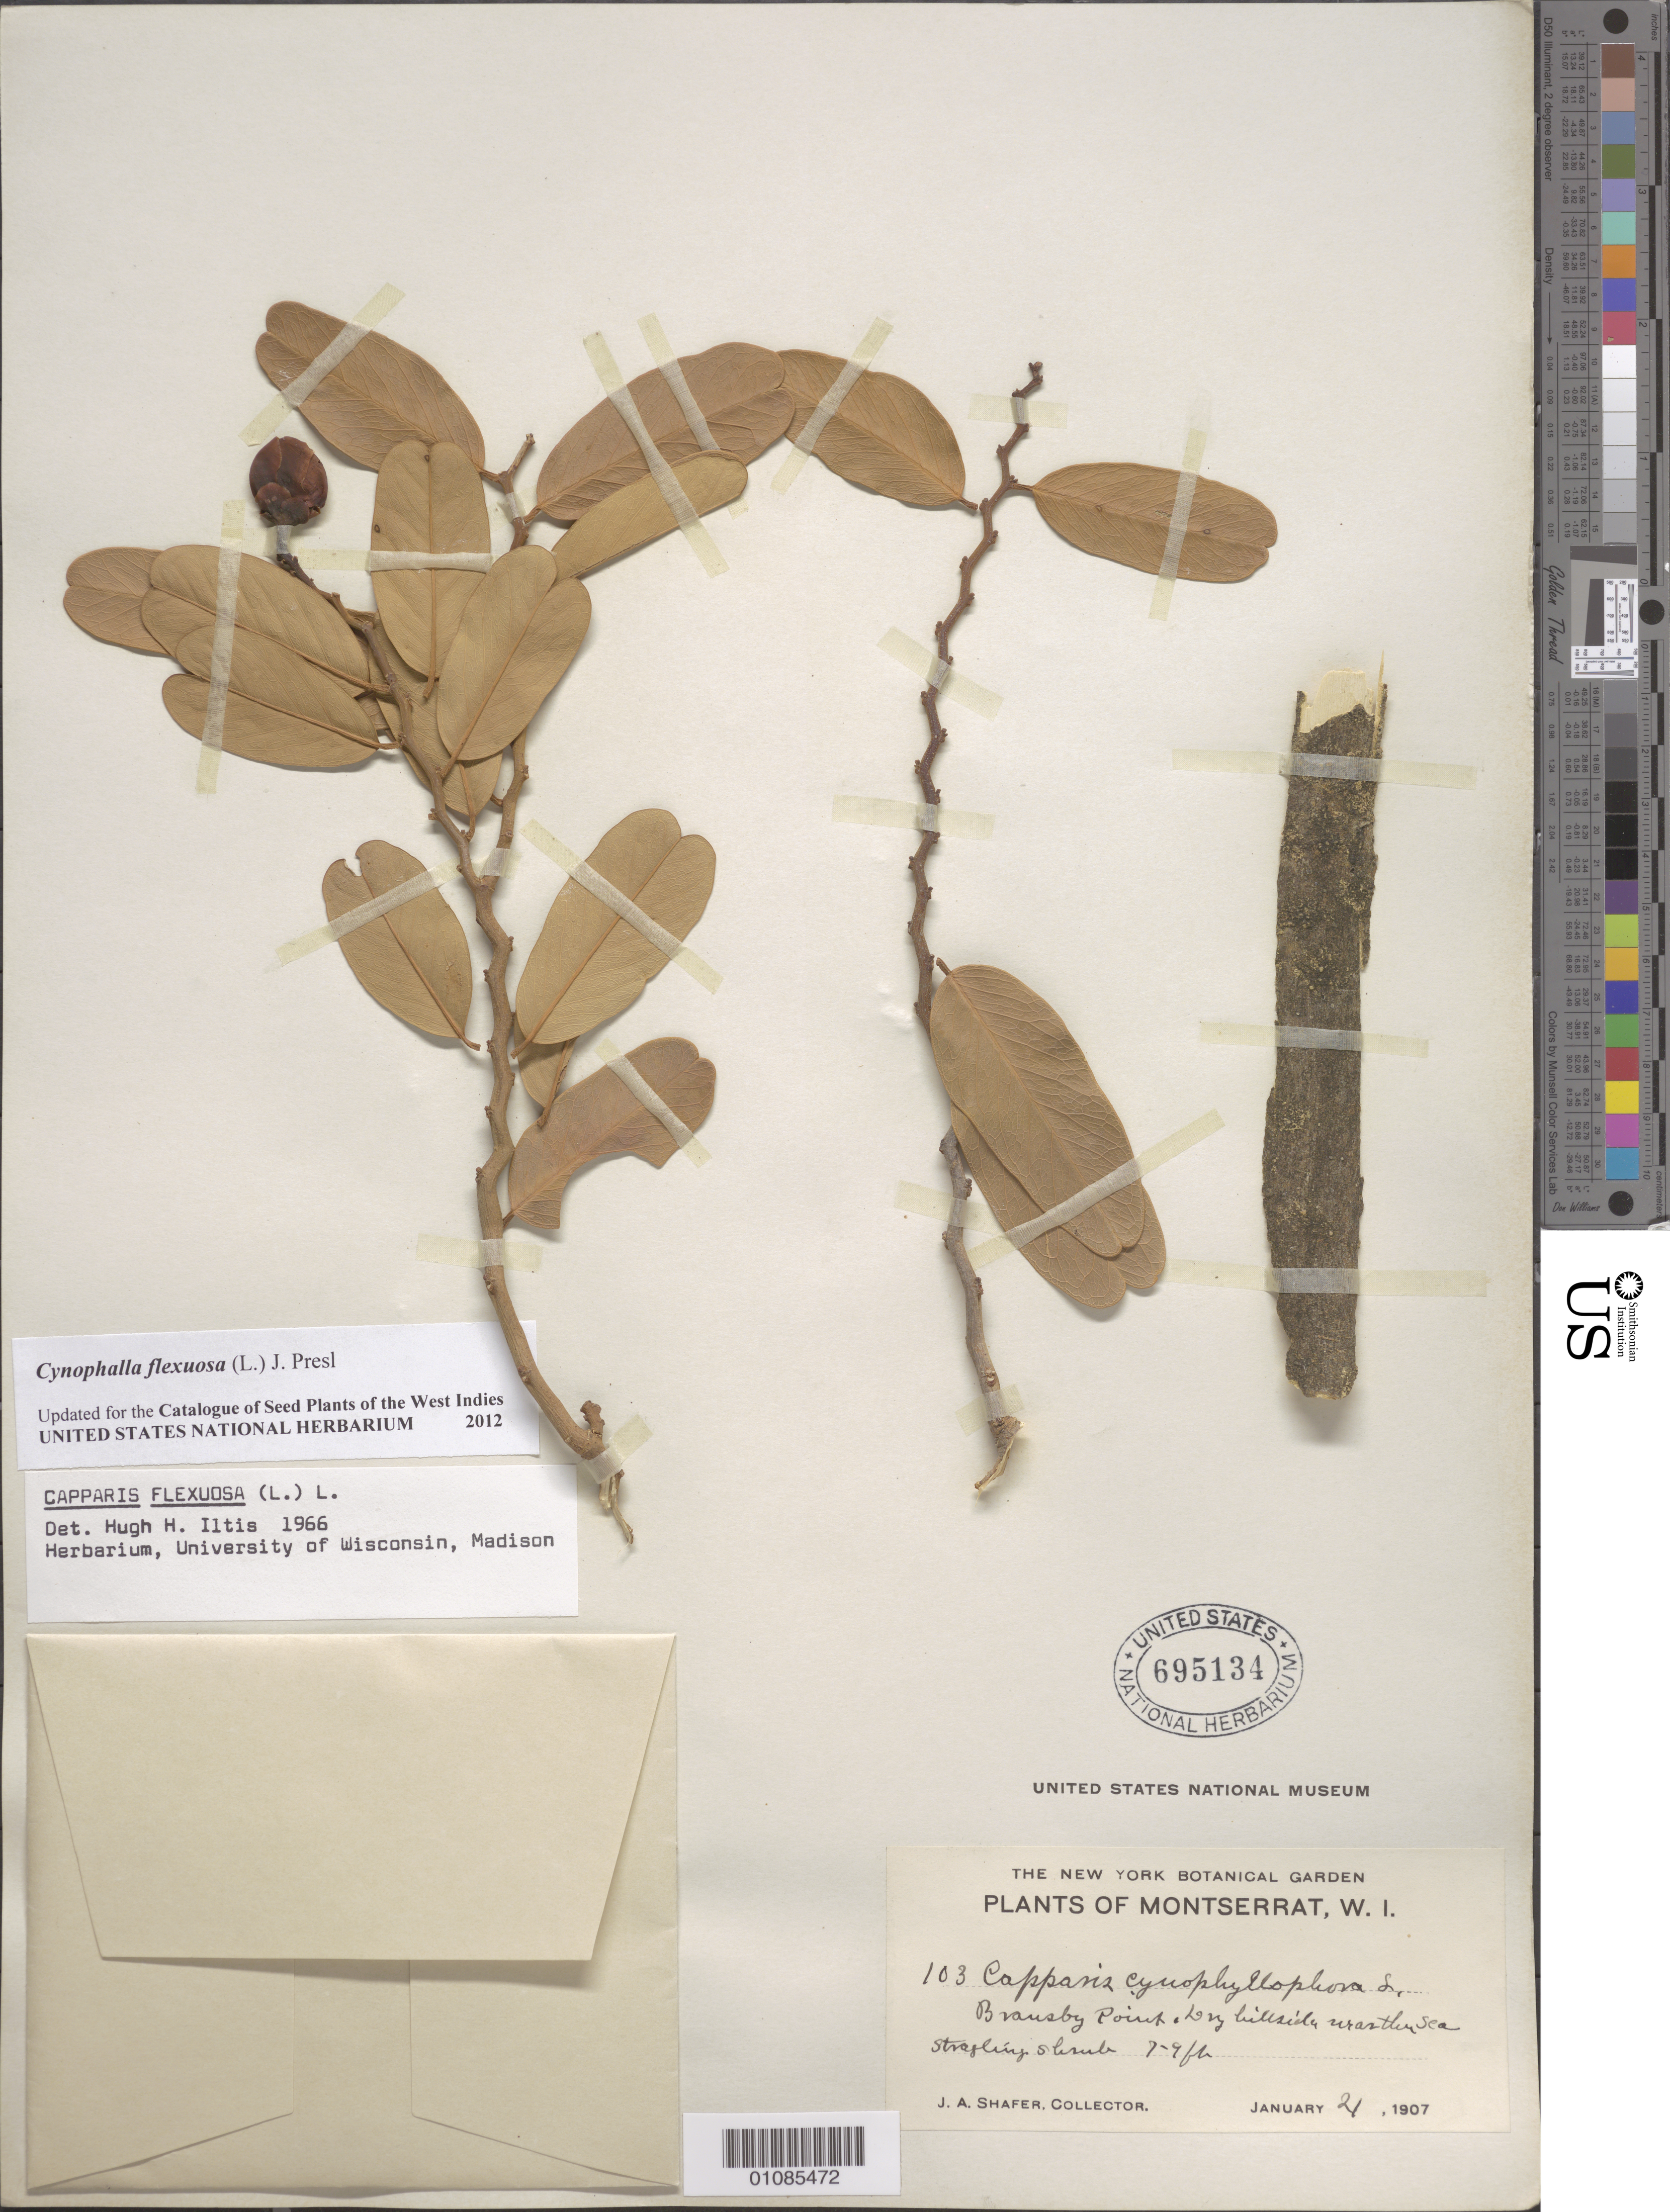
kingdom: Plantae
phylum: Tracheophyta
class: Magnoliopsida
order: Brassicales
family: Capparaceae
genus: Cynophalla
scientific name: Cynophalla flexuosa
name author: (L.) J. Presl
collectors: J. A. Shafer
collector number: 103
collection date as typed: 21 Jan 1907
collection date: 1907-01-21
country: Montserrat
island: Montserrat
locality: Bransby Point.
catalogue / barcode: US 695134